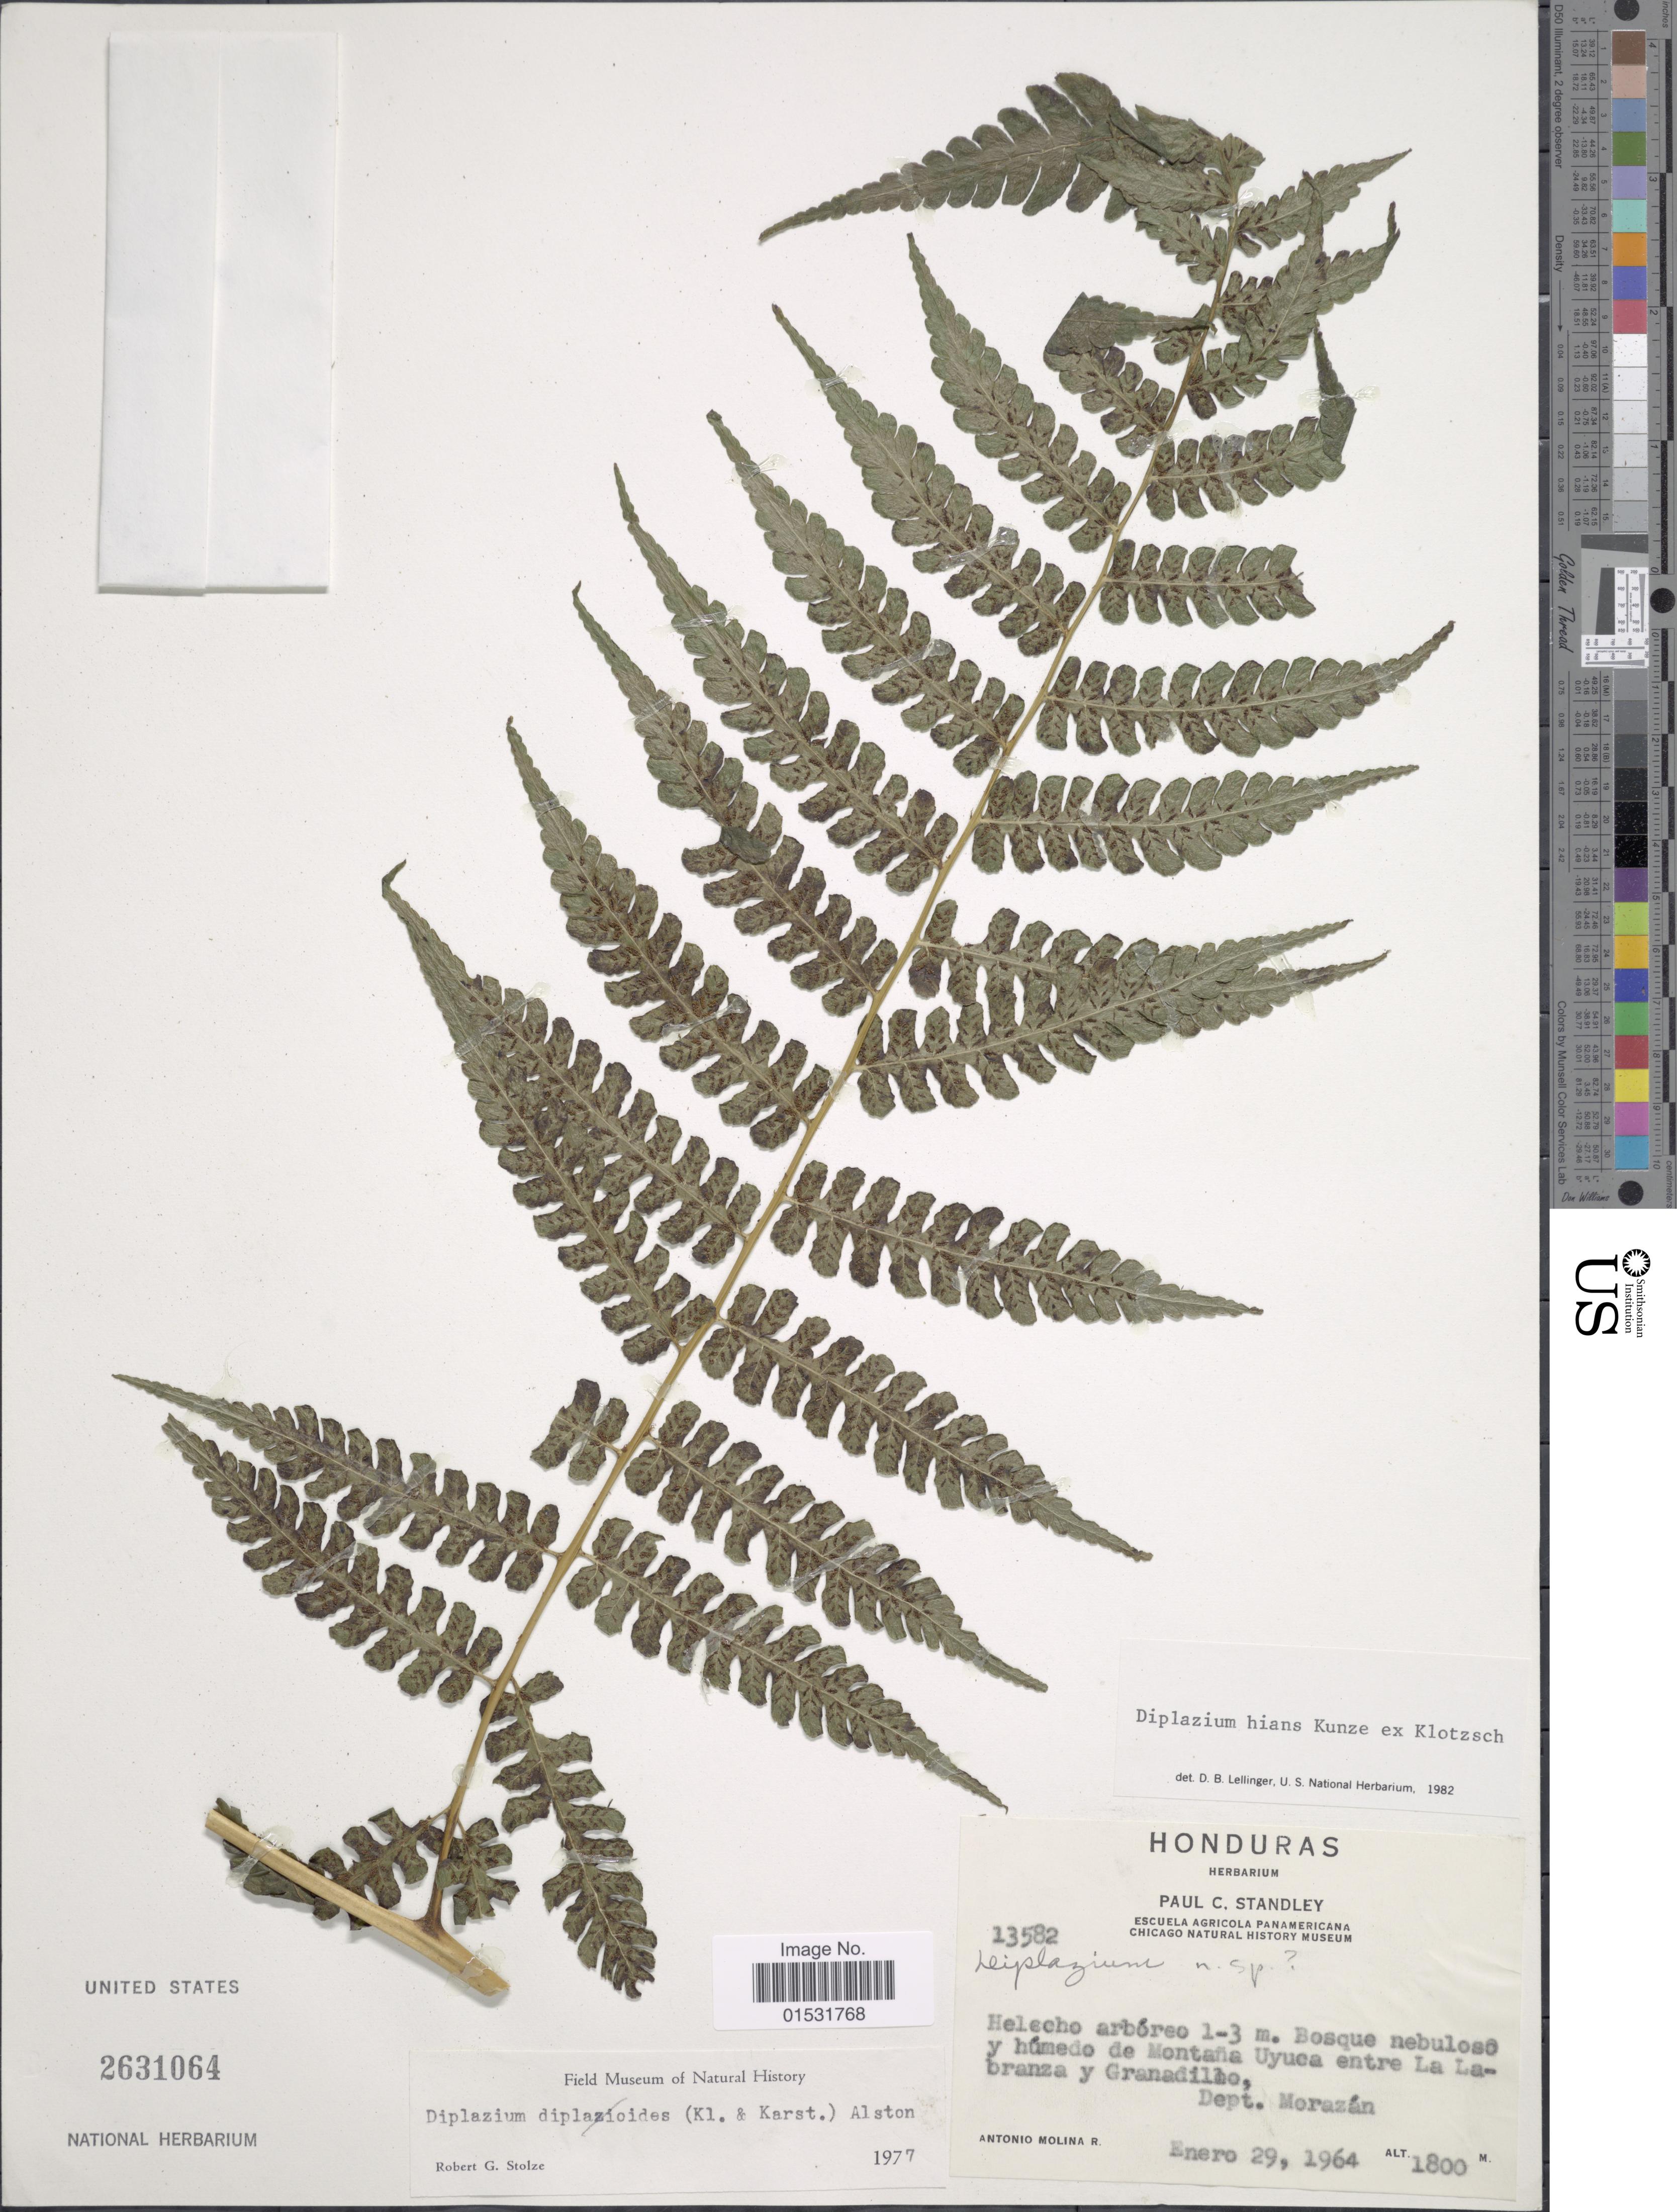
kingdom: Plantae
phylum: Tracheophyta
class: Polypodiopsida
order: Polypodiales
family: Athyriaceae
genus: Diplazium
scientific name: Diplazium hians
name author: Kunze ex Klotzsch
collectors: A. Molina R.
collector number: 13582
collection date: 1964-01-29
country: Honduras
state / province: Fco. Morazán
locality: Bosque nebuloso y humedo de Montana Uyuca entre La Labranza y Granadillo, Dept. Morazan.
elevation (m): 1800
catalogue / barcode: US 2631064